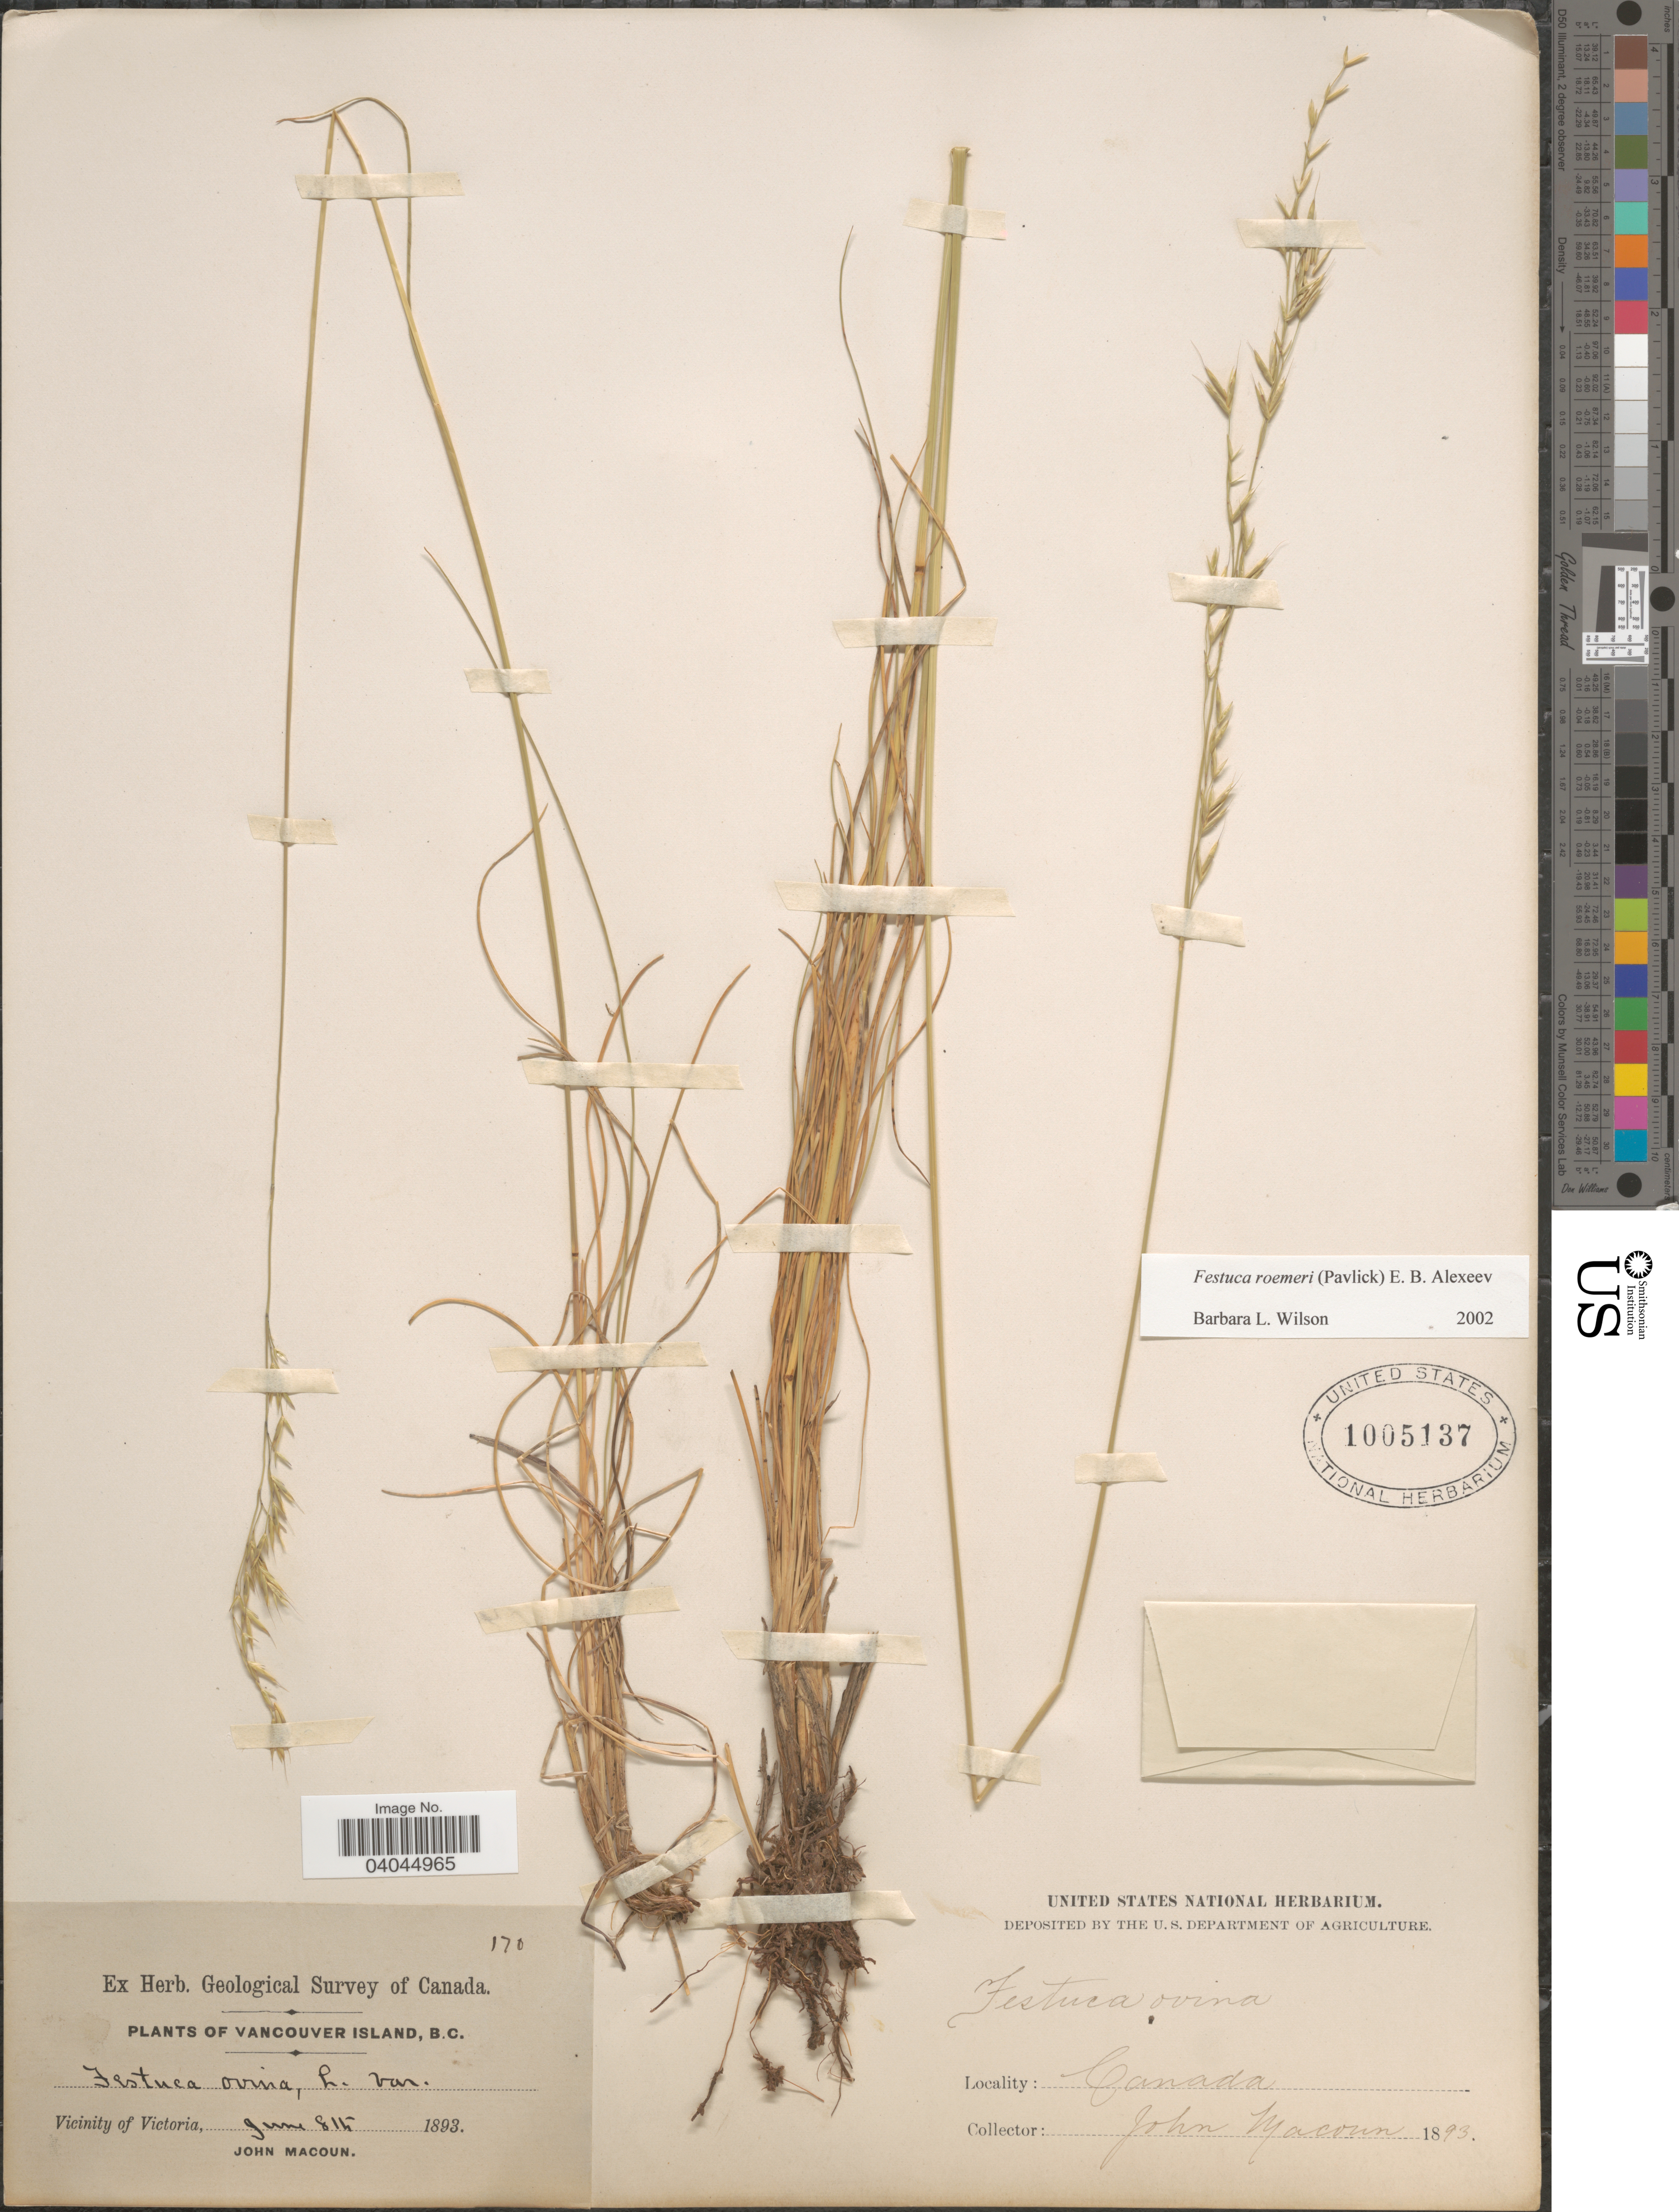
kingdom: Plantae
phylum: Tracheophyta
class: Liliopsida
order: Poales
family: Poaceae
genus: Festuca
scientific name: Festuca roemeri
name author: (Pavlick) E.B. Alexeev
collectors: J. Macoun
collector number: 170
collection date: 1893-06-08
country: Canada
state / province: British Columbia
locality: Vancouver Island. Vicinity of Victoria.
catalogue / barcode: US 1005137